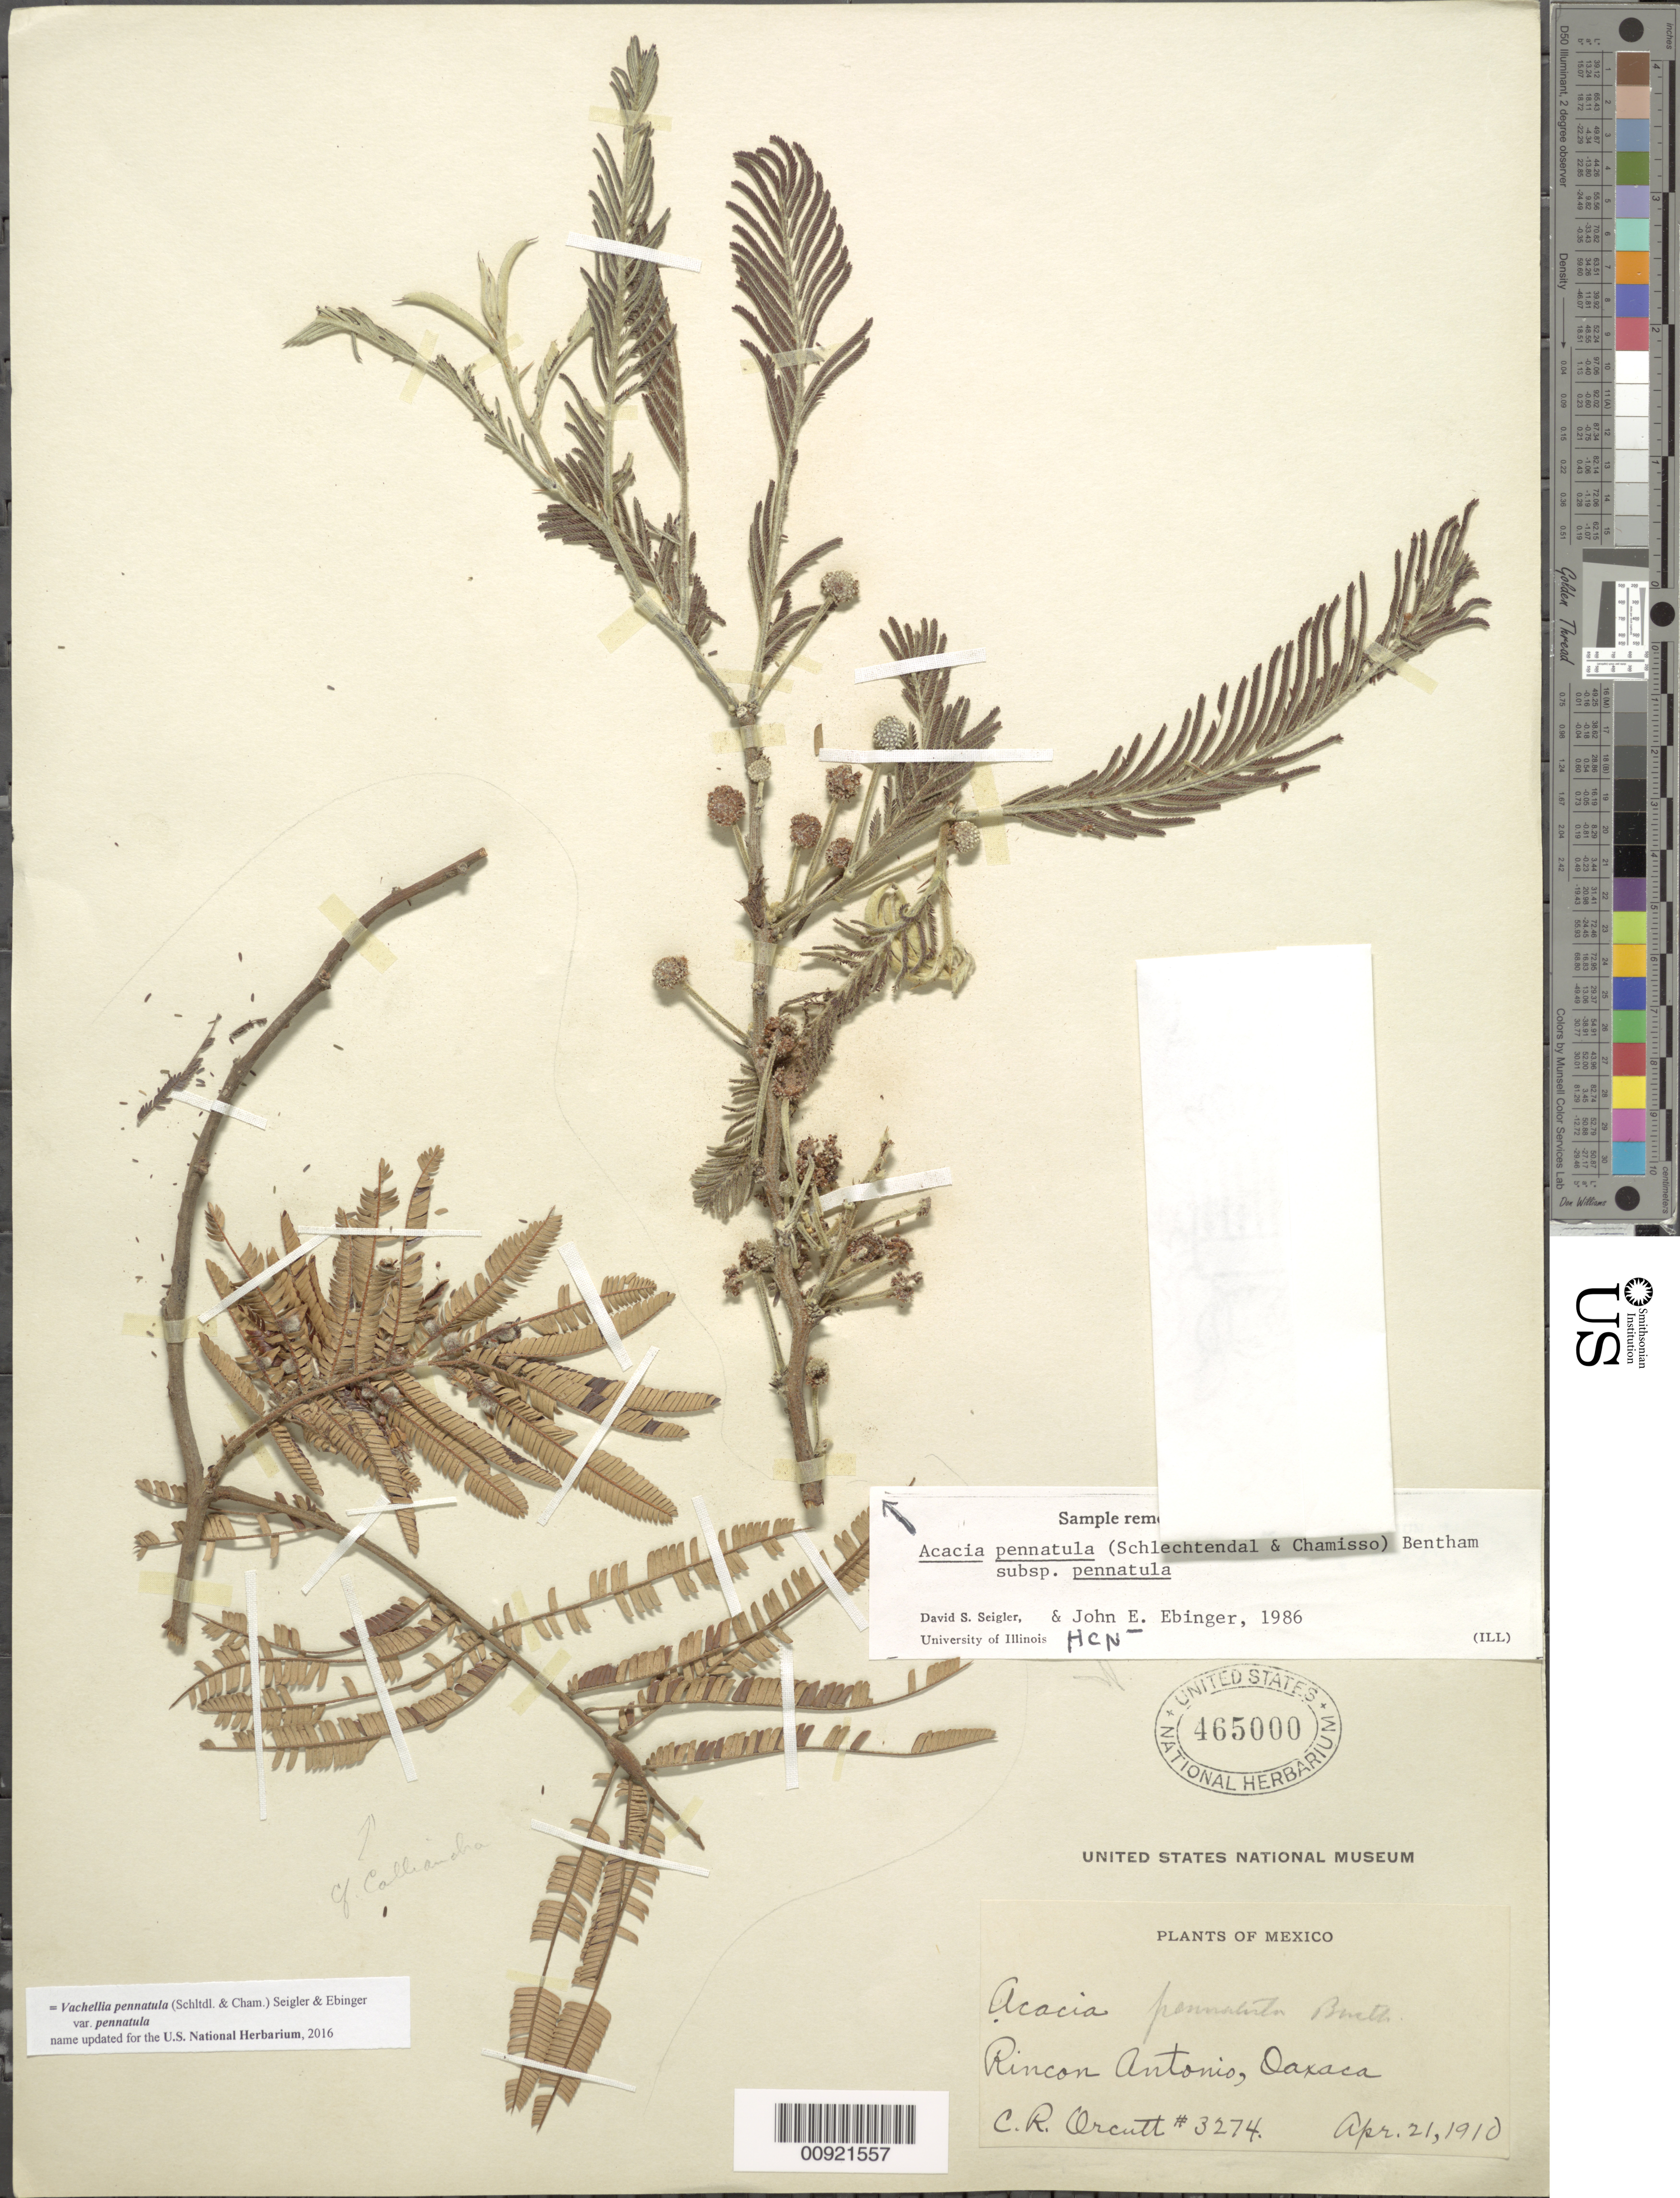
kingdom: Plantae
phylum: Tracheophyta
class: Magnoliopsida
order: Fabales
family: Fabaceae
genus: Vachellia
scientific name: Vachellia pennatula var. pennatula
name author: (Schltdl. & Cham.) Seigler & Ebinger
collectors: C. R. Orcutt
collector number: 3274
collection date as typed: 21 Apr 1910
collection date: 1910-04-21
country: Mexico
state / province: Oaxaca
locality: Rincón Antonio, Oaxaca.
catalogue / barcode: US 465000